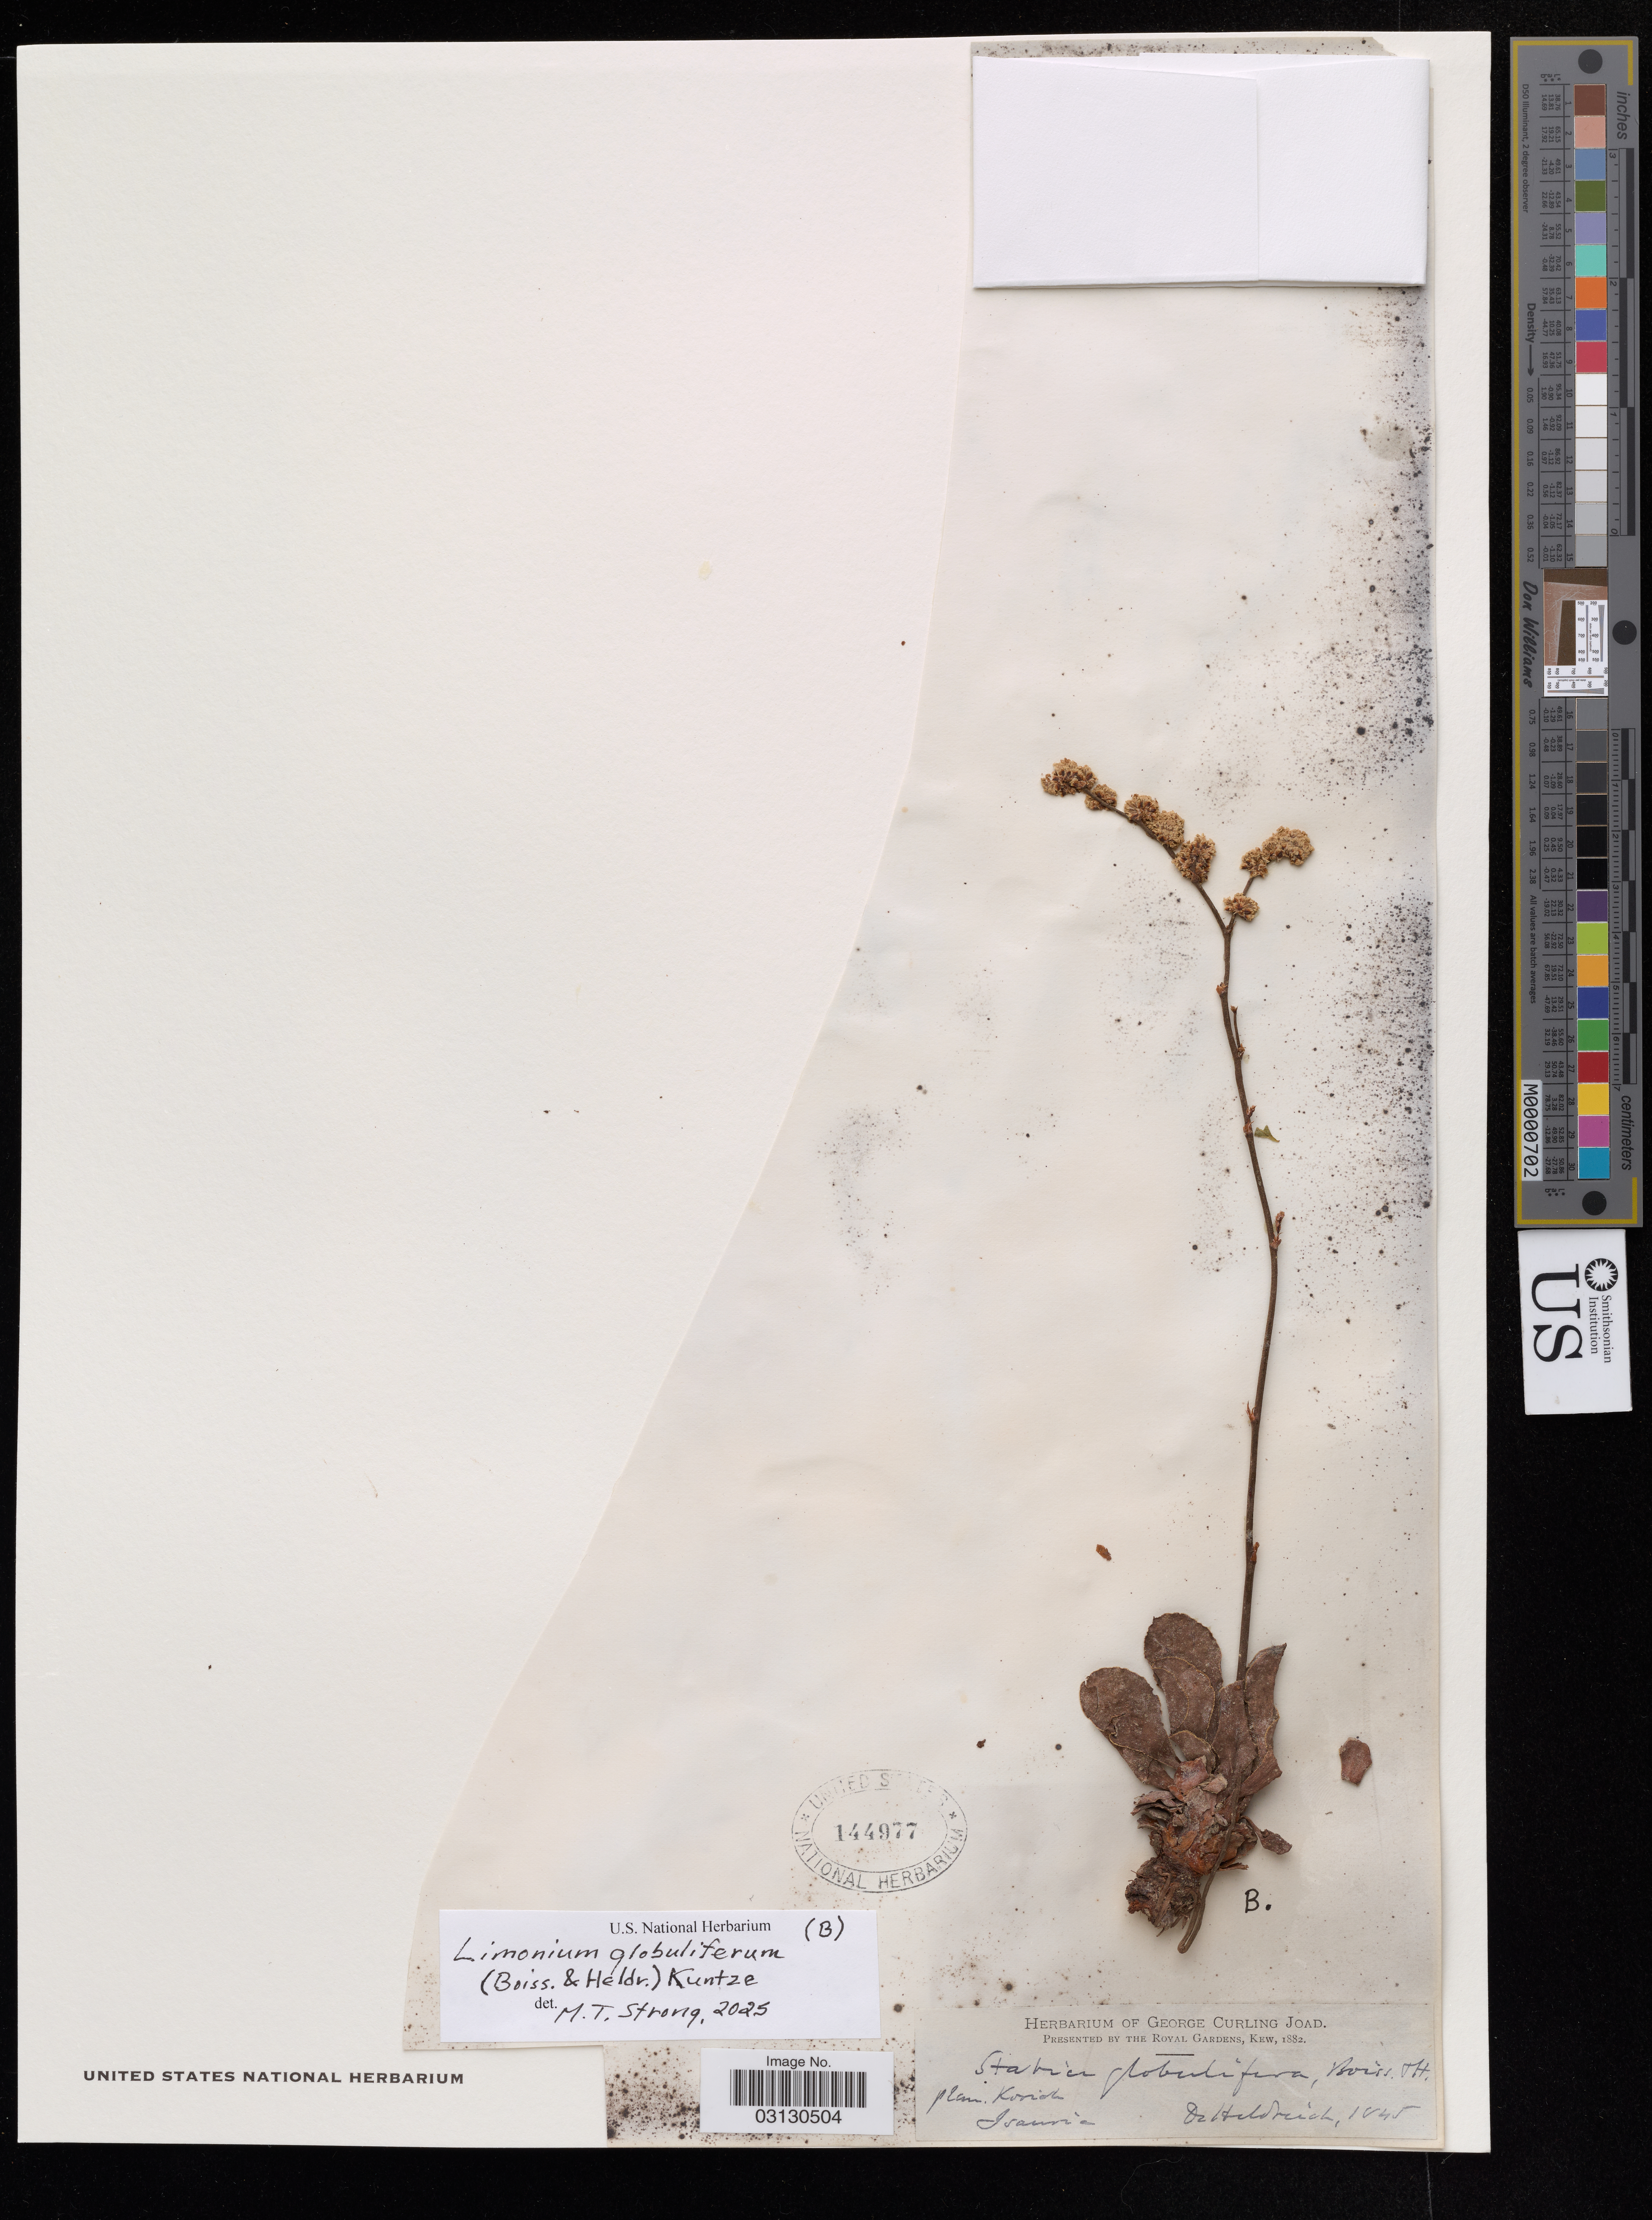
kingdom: Plantae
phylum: Tracheophyta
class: Magnoliopsida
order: Caryophyllales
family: Plumbaginaceae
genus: Limonium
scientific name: Limonium globuliferum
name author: (Boiss. & Heldr.) Kuntze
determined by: Strong, Mark T., (BOT), Smithsonian Institution - National Museum of Natural History (UNITED STATES)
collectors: -. De Heldreich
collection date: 1845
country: Turkey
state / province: Konya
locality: Plan. Konya. Isauria.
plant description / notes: Species split into separate sheets.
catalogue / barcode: US 144977